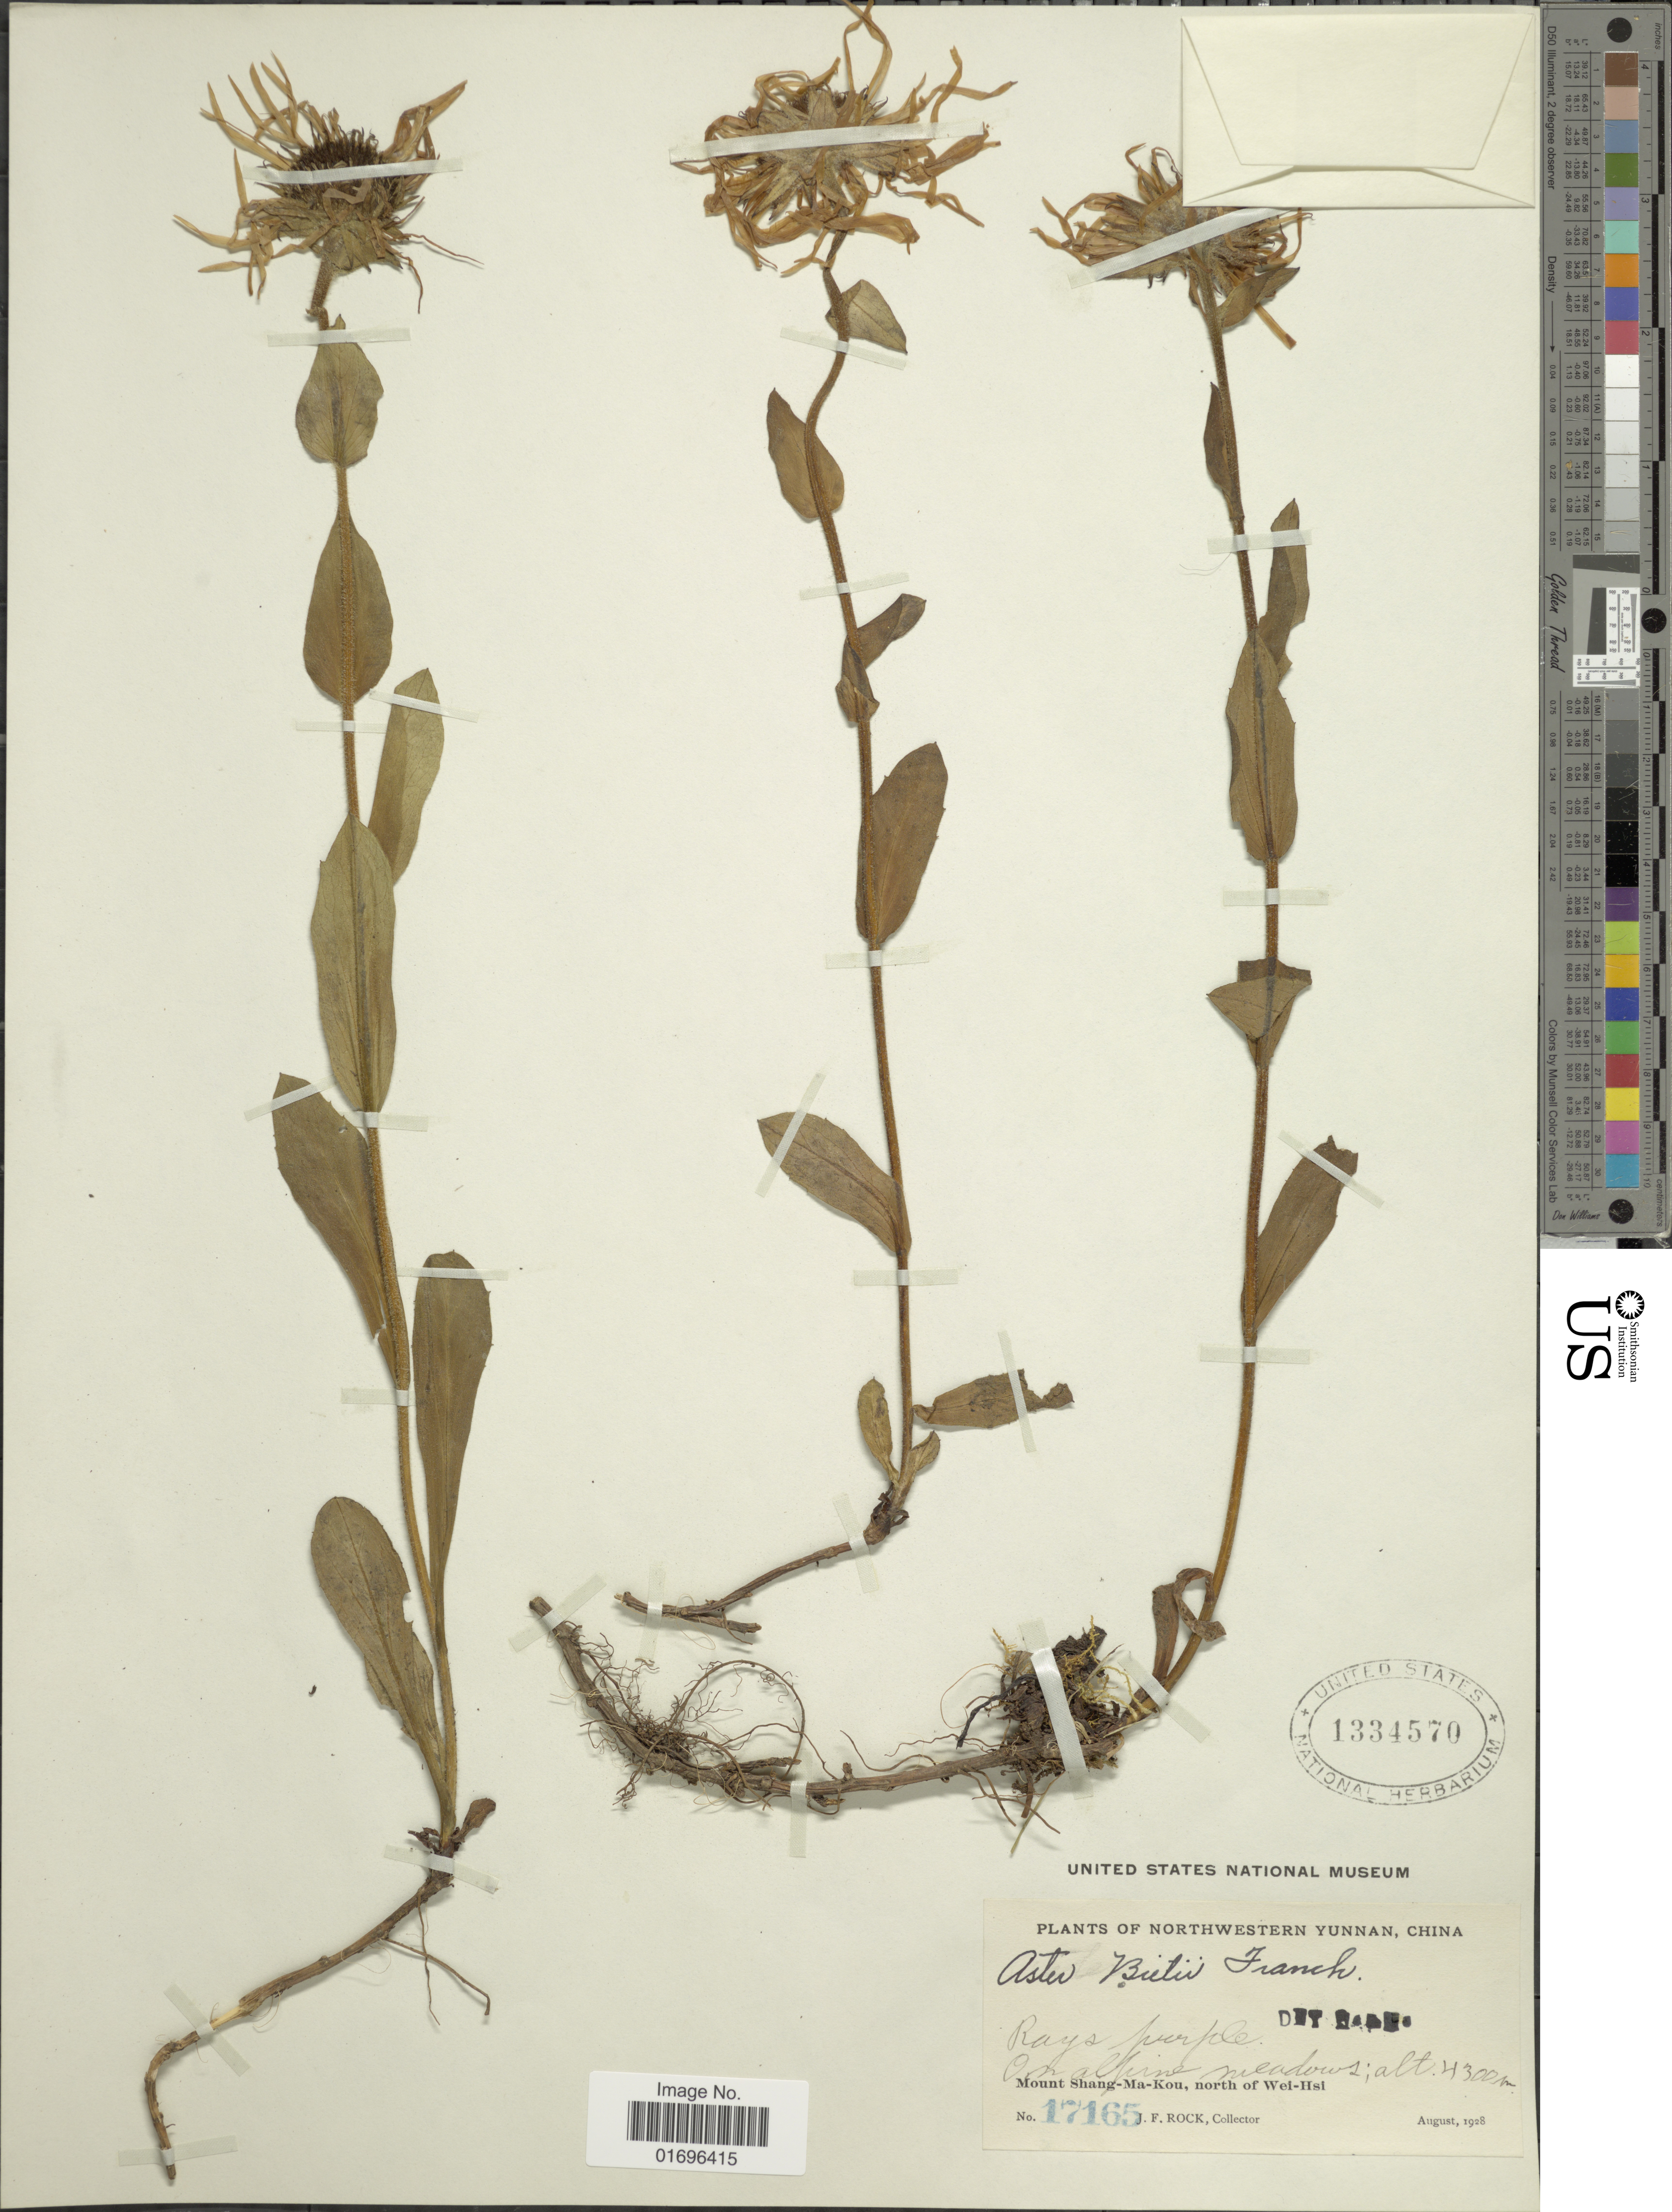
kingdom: Plantae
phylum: Tracheophyta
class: Magnoliopsida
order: Asterales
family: Asteraceae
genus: Aster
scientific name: Aster bietii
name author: Franch.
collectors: J. Rock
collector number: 17165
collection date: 1928-08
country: China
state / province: Yunnan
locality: Northwestern Yunnan. Mount Shang-Ma-Kou, north of Wei-Hsi.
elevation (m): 4300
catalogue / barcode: US 1334570